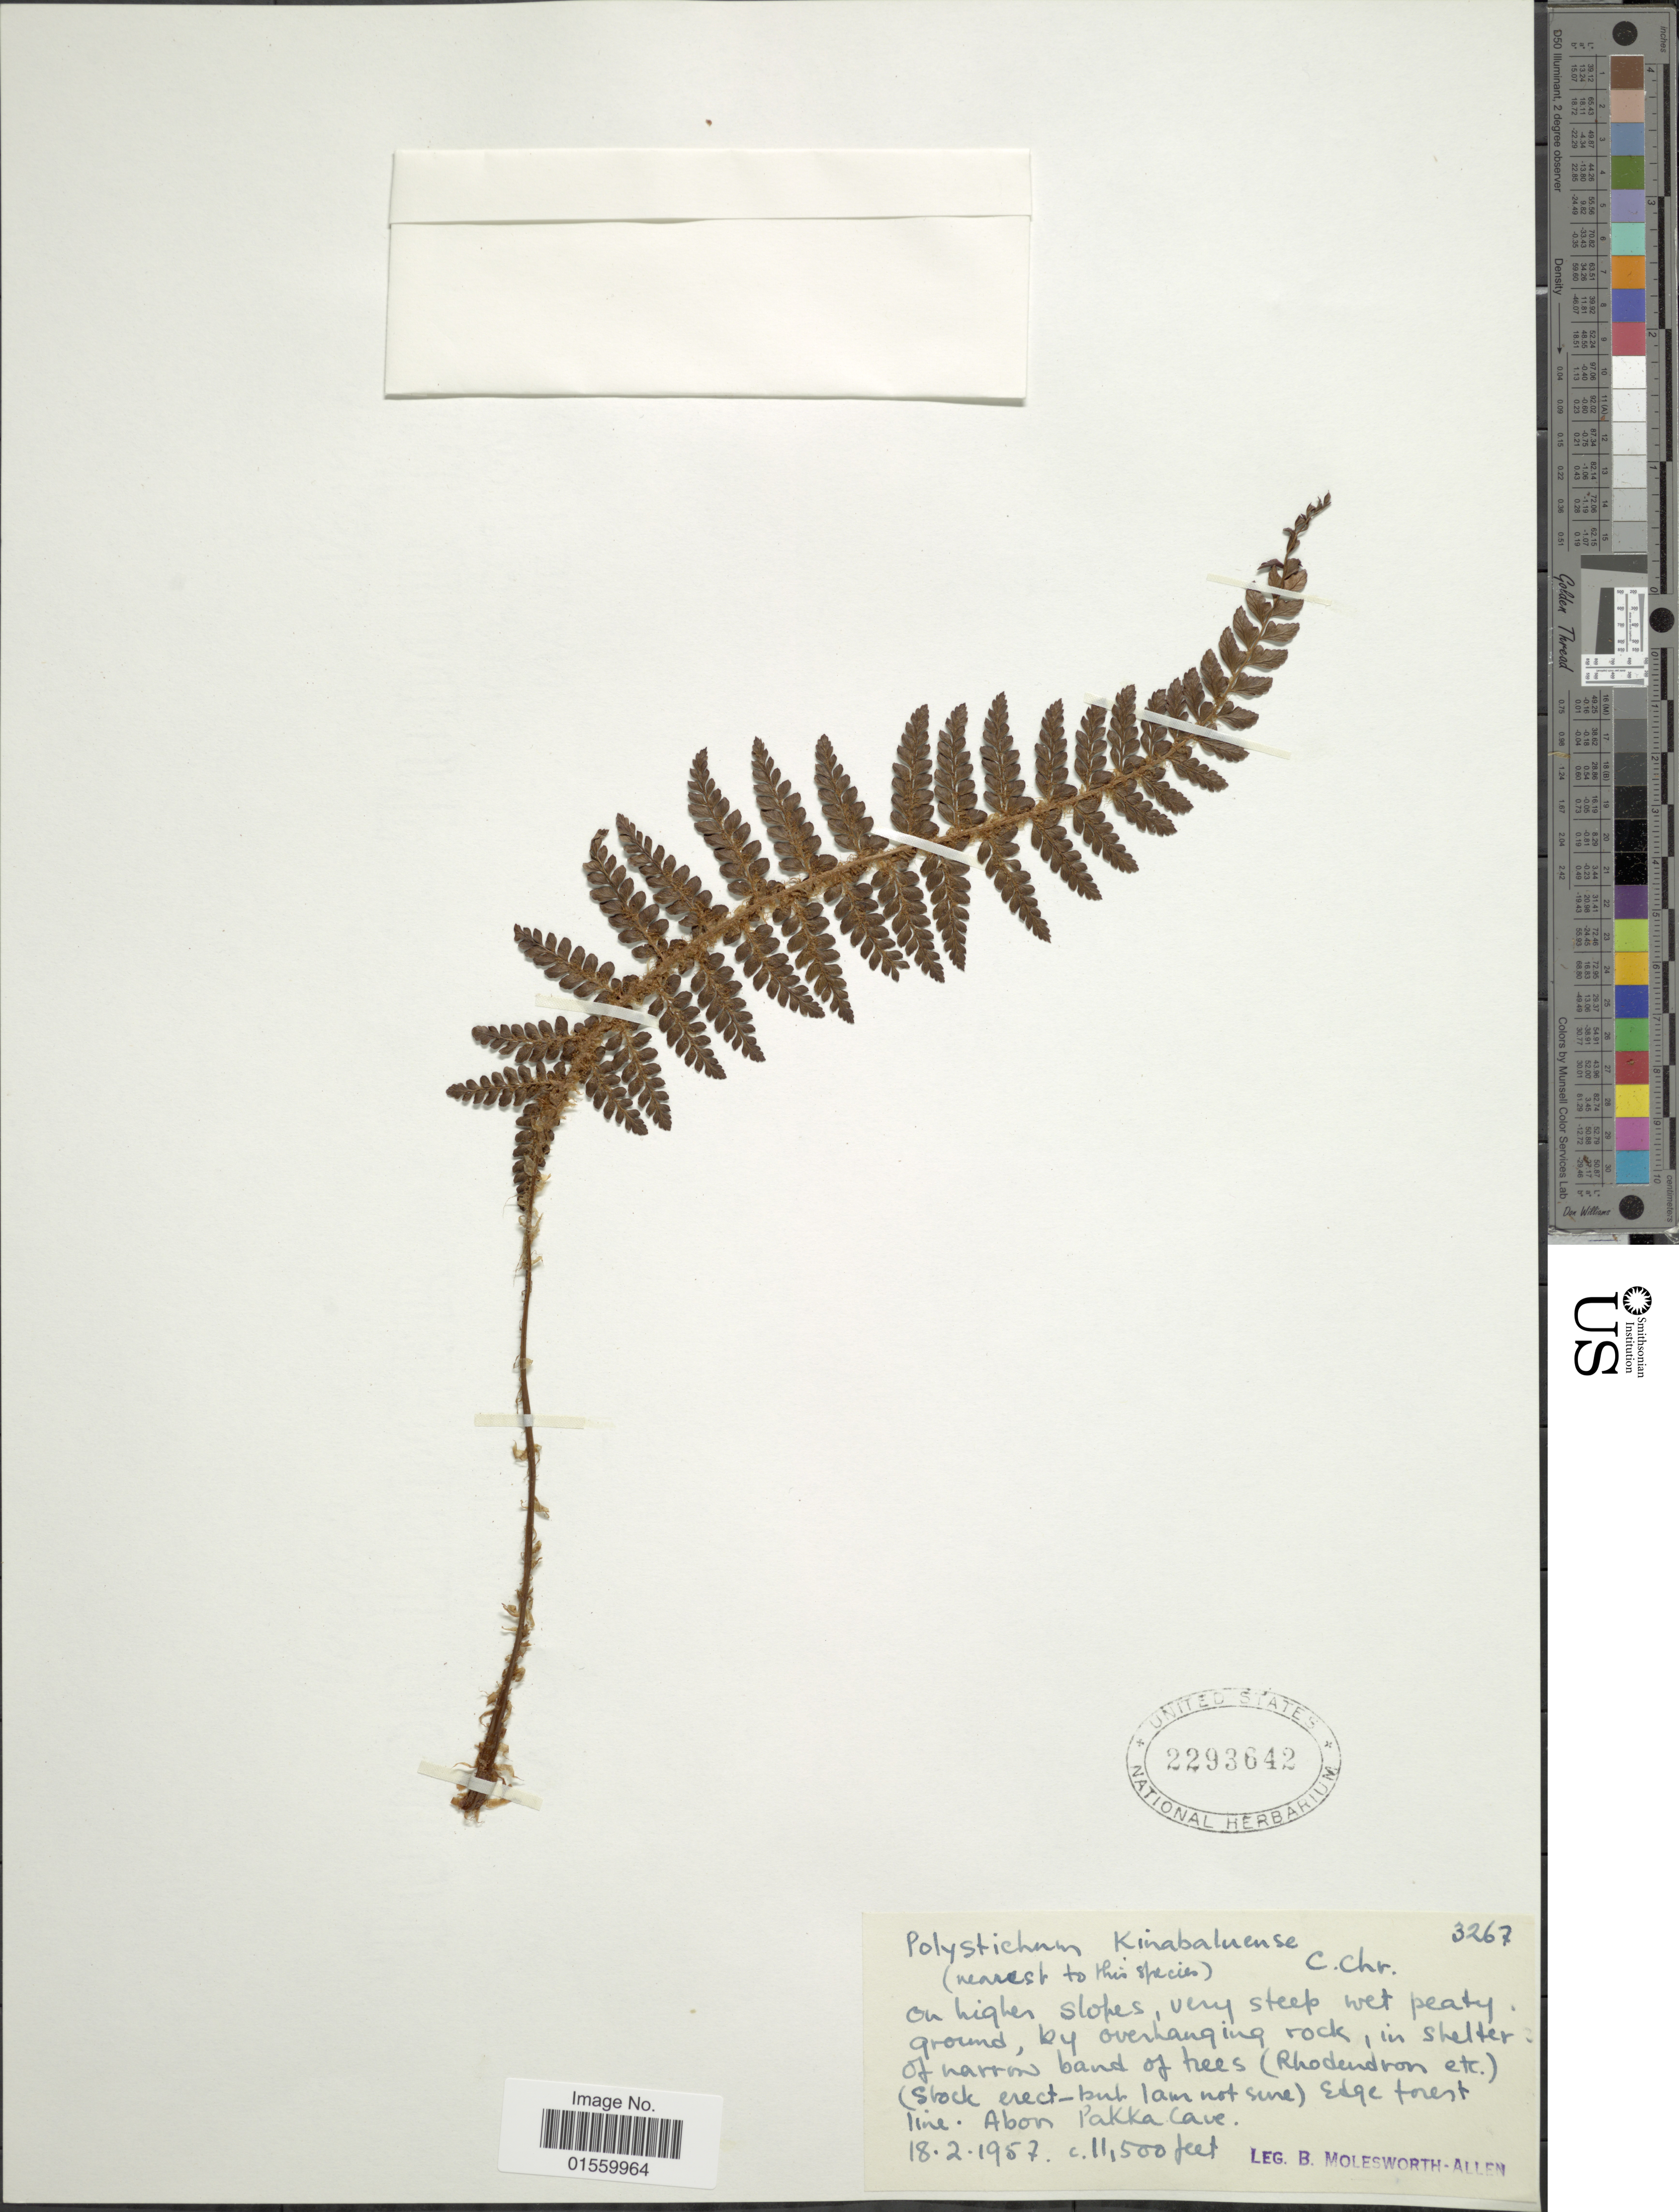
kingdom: Plantae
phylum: Tracheophyta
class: Polypodiopsida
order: Polypodiales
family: Dryopteridaceae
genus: Polystichum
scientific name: Polystichum kinabaluense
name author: C. Chr.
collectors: B. E. G. Molesworth-Allen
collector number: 3267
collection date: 1957-02-18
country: Malaysia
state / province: Sabah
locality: Above Pakka Cave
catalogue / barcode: US 2293642